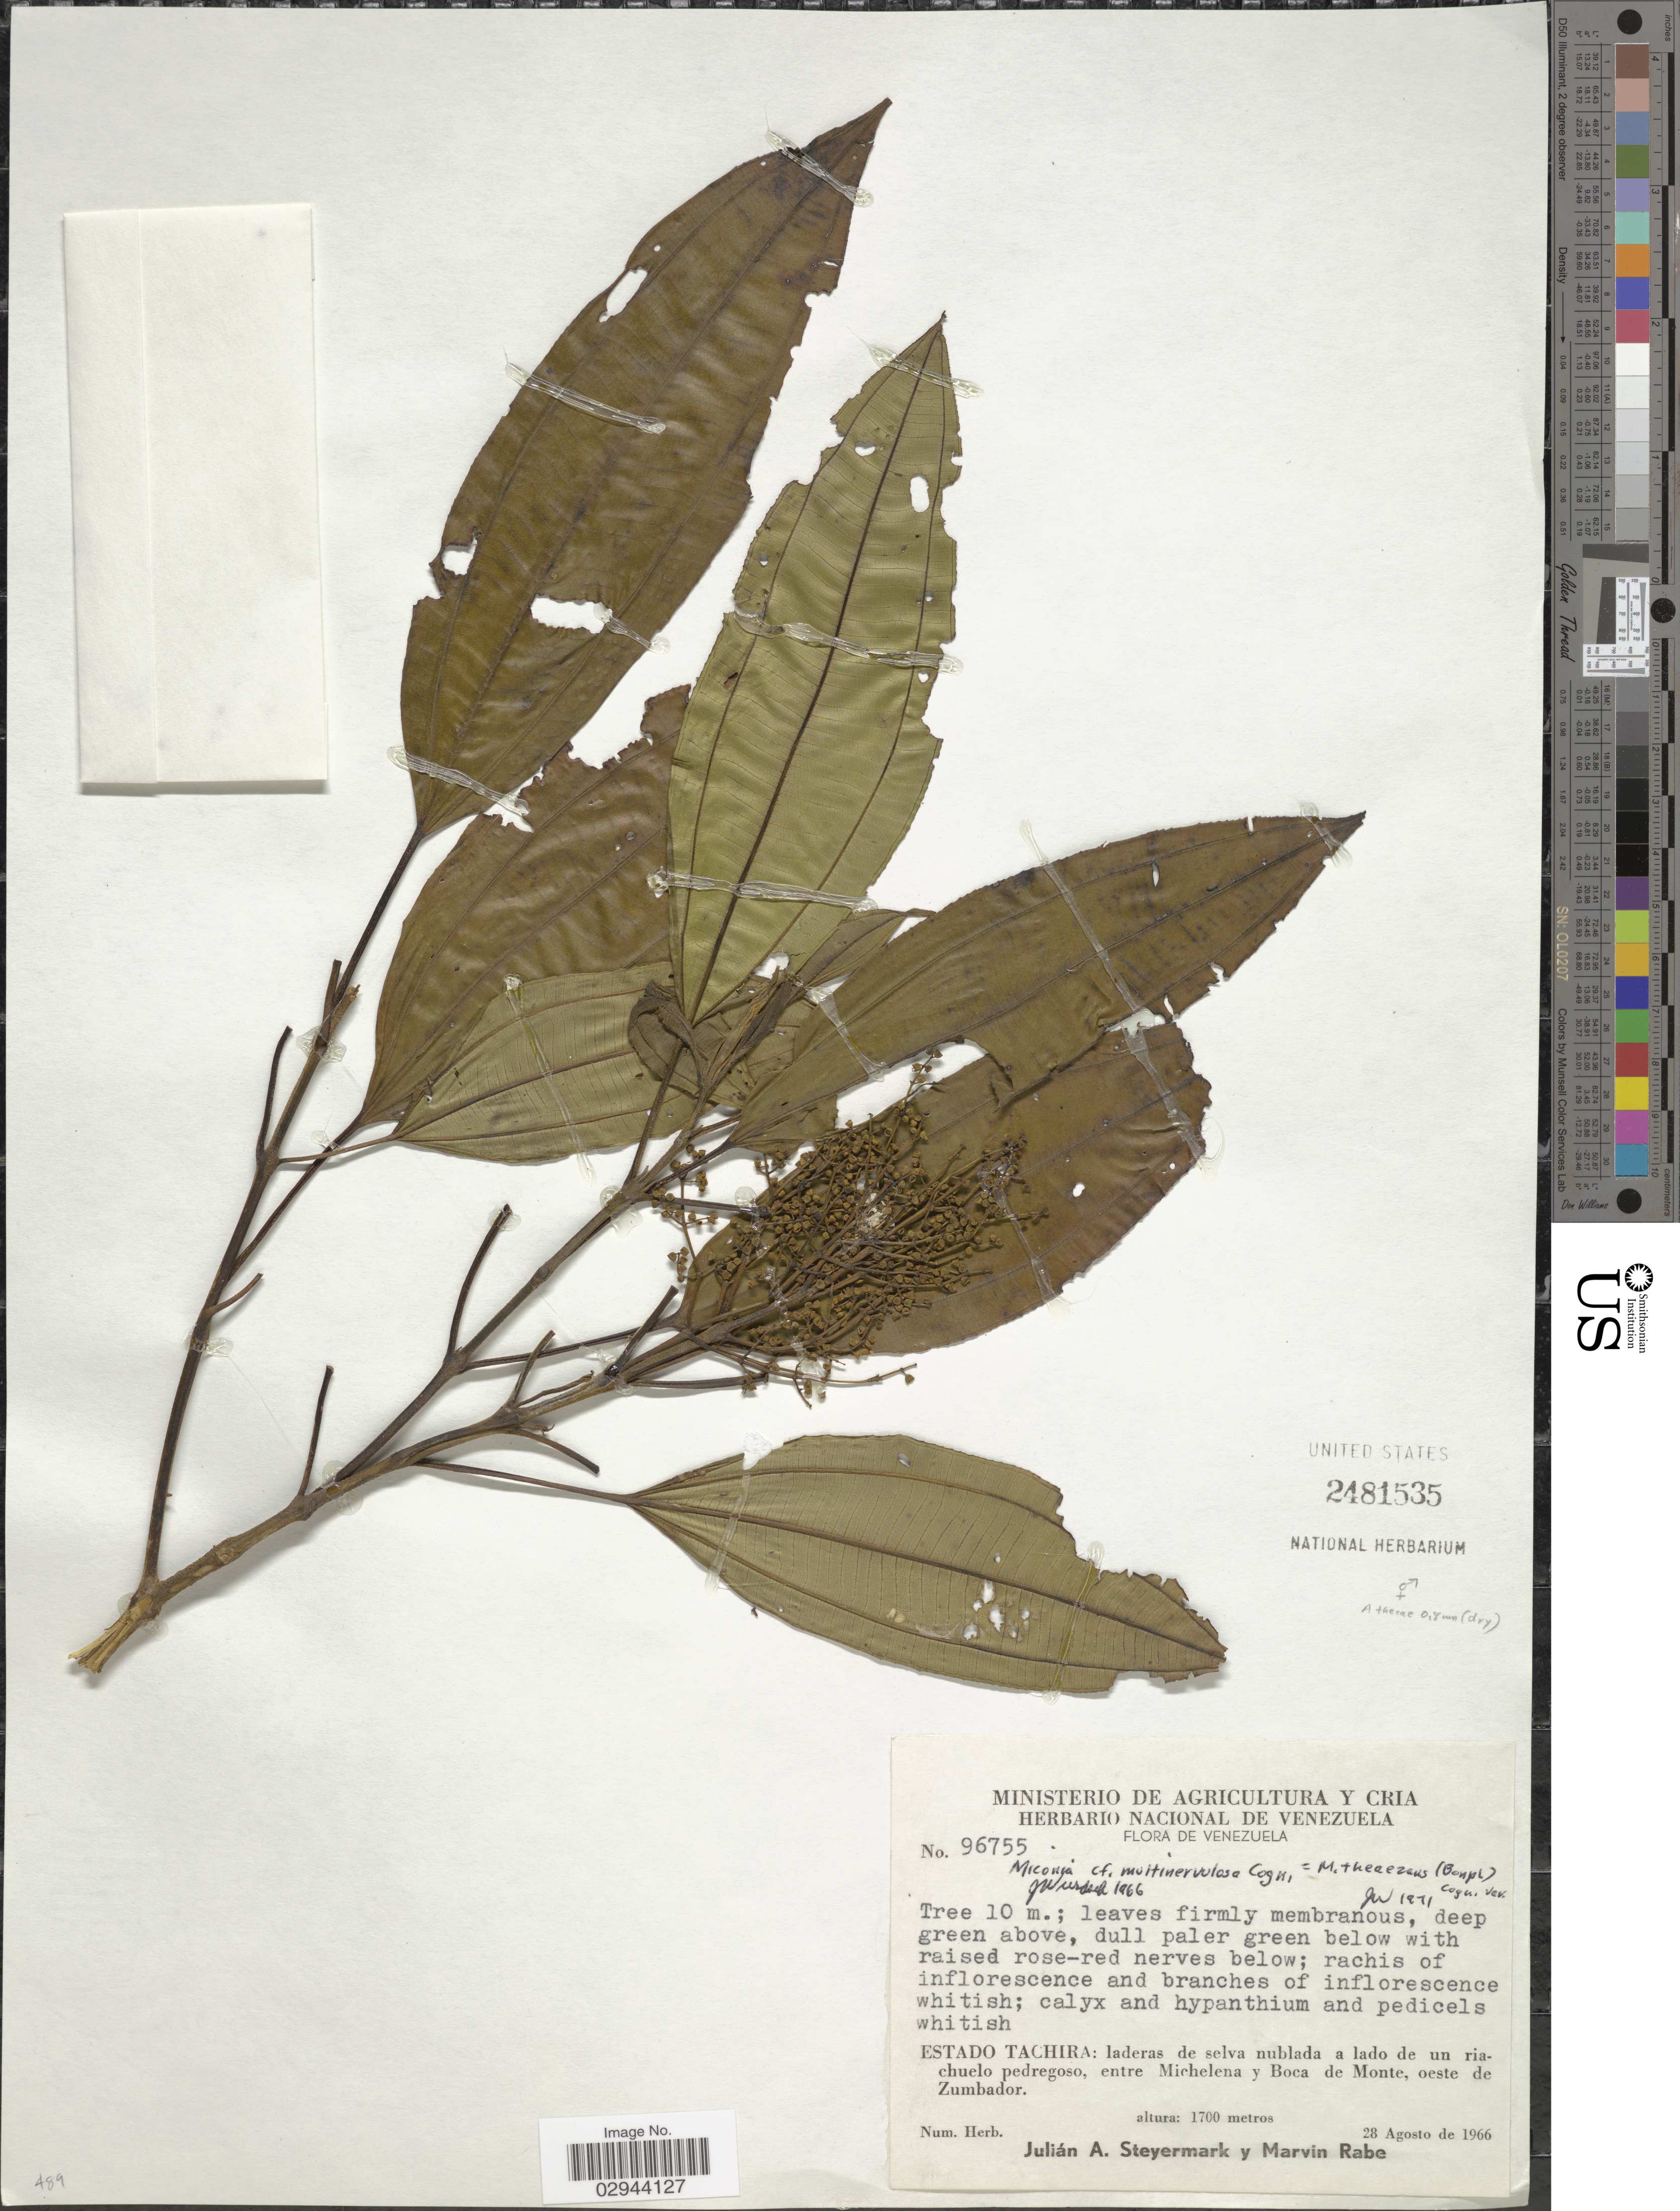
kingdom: Plantae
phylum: Tracheophyta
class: Magnoliopsida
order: Myrtales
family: Melastomataceae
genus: Miconia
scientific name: Miconia theizans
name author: (Bonpl.) Cogn.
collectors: J. Steyermark & M. Rabe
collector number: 96755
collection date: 1966-08-28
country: Venezuela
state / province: Tachira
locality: Laderas de selva nublada a lado de un riachuelo pedregoso, entre Michelena y Boca de Monte, oeste de Zumbador.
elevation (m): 1700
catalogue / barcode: US 2481535